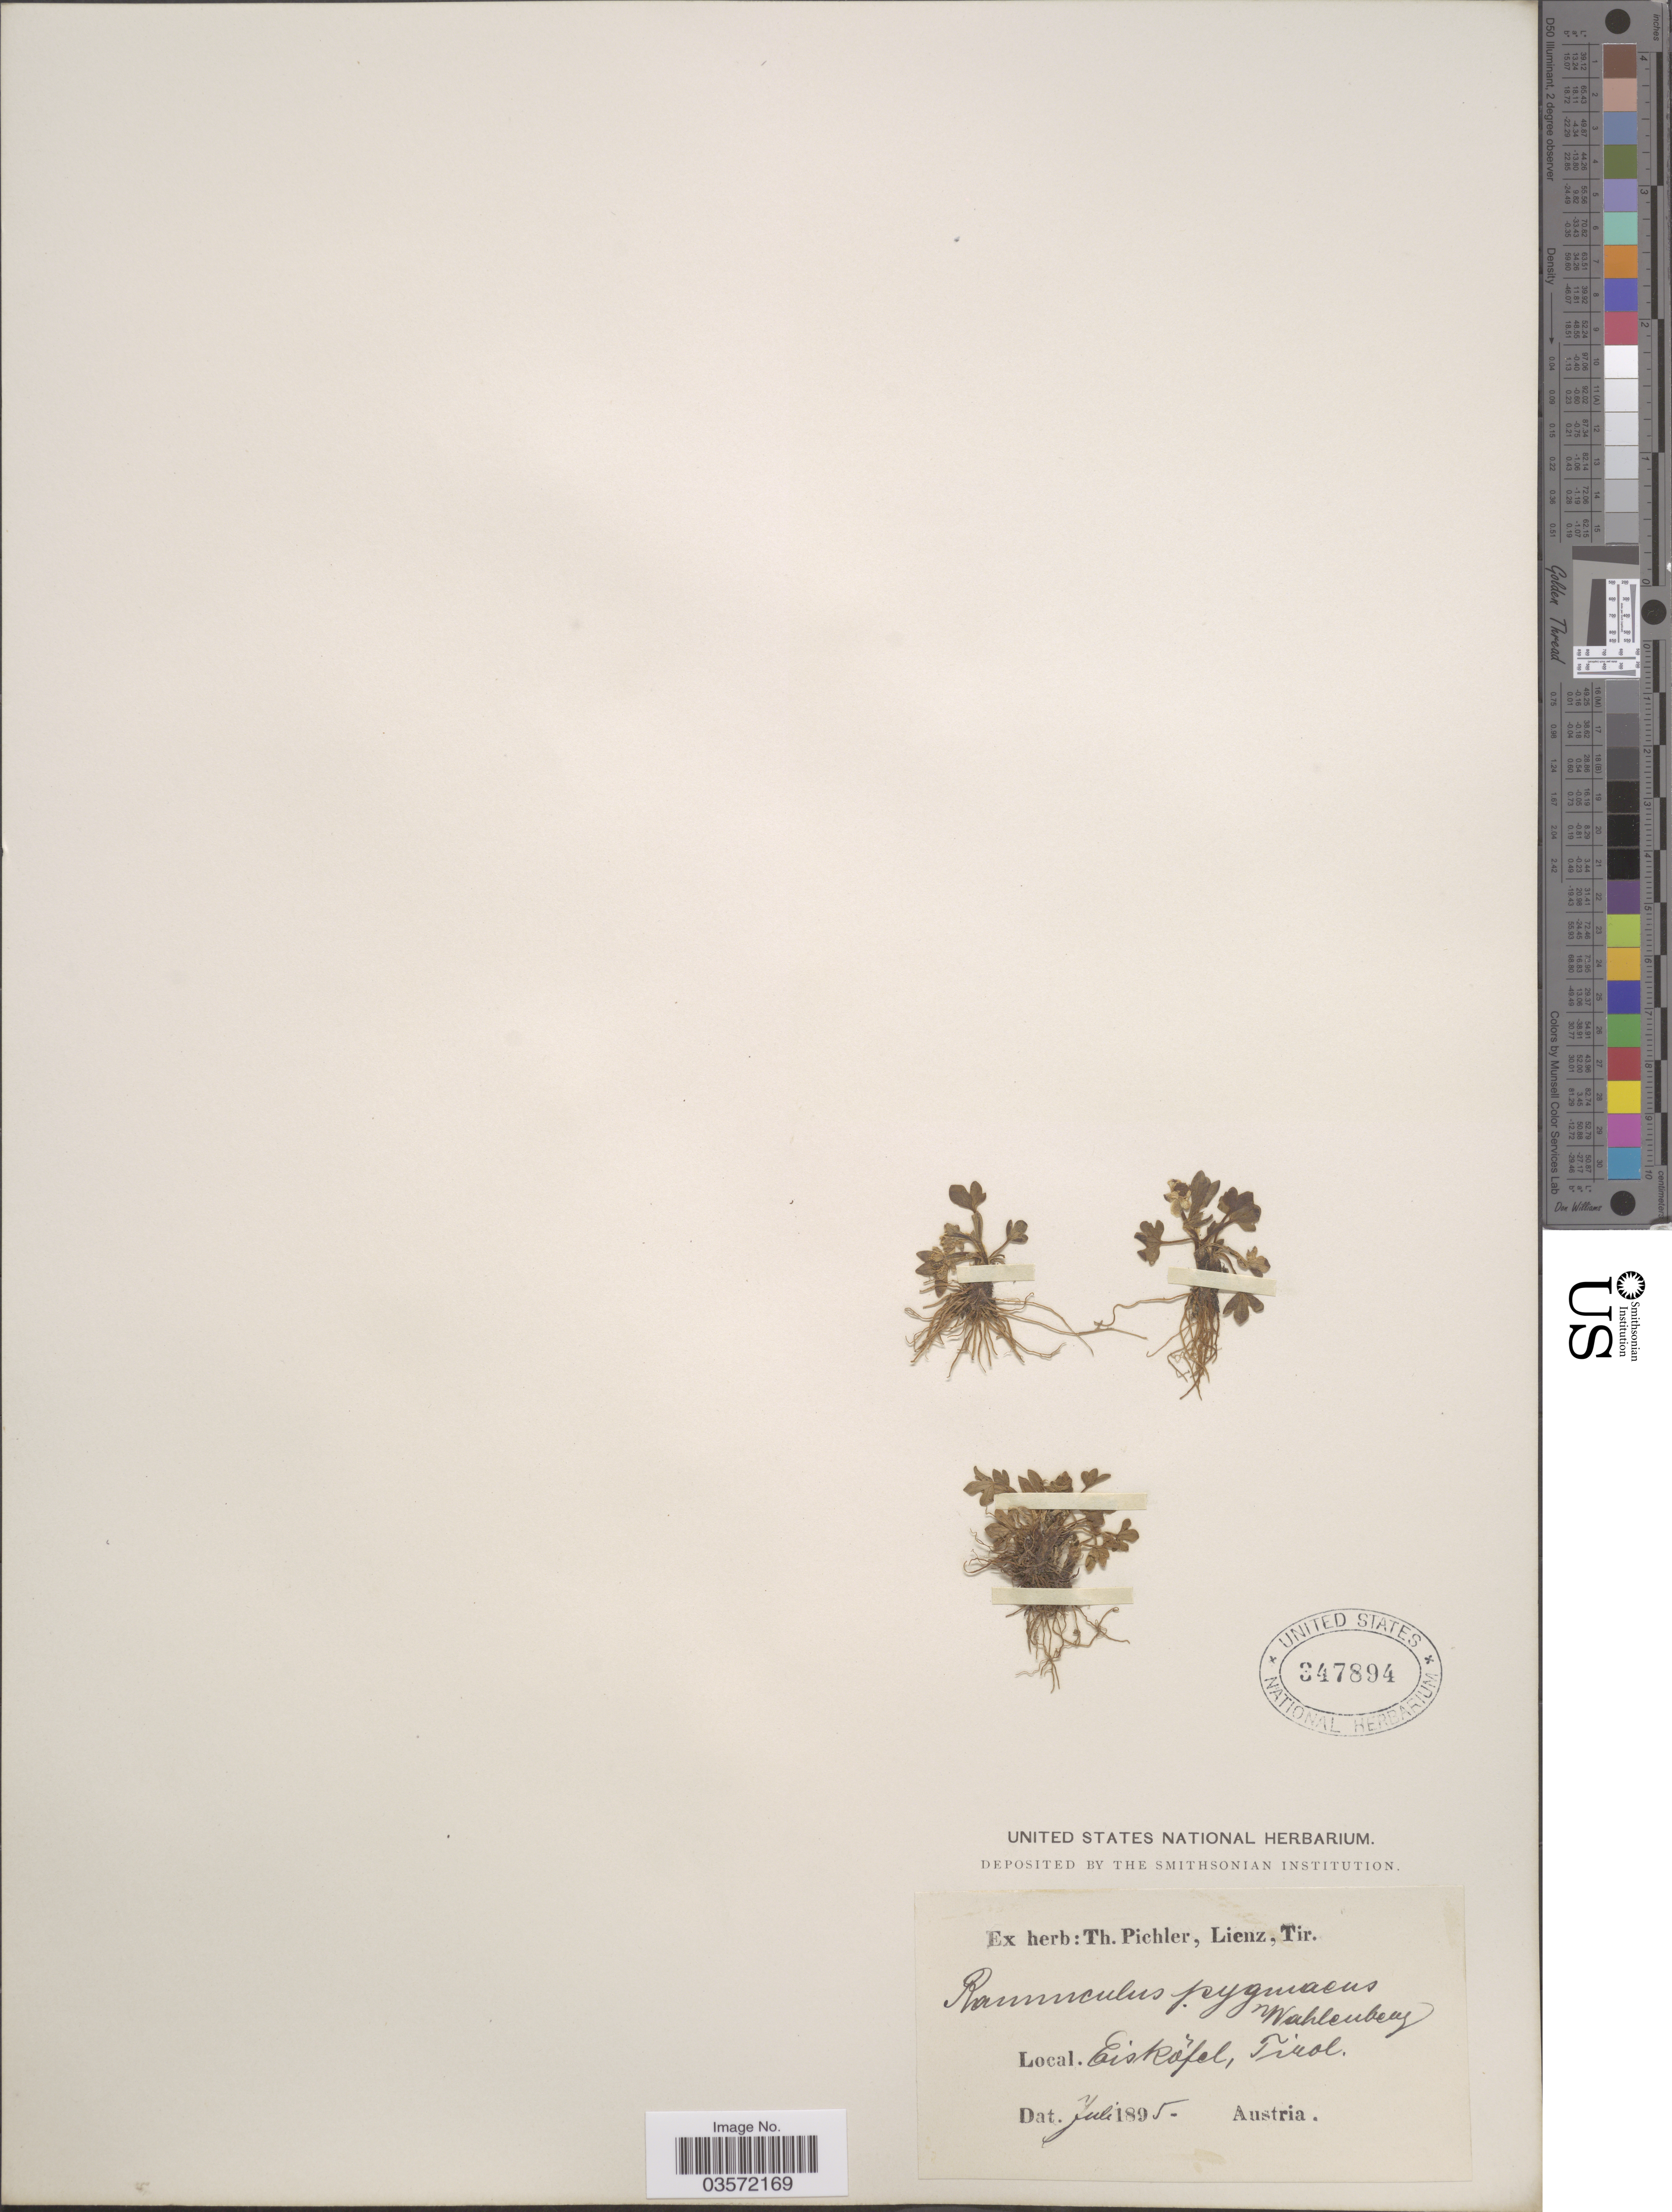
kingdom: Plantae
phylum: Tracheophyta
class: Magnoliopsida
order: Ranunculales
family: Ranunculaceae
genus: Ranunculus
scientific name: Ranunculus pygmaeus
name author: Wahlenb.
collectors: ex herb. T. Pichler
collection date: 1895-07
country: Austria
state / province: Tirol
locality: Eisköfel.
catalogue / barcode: US 347894